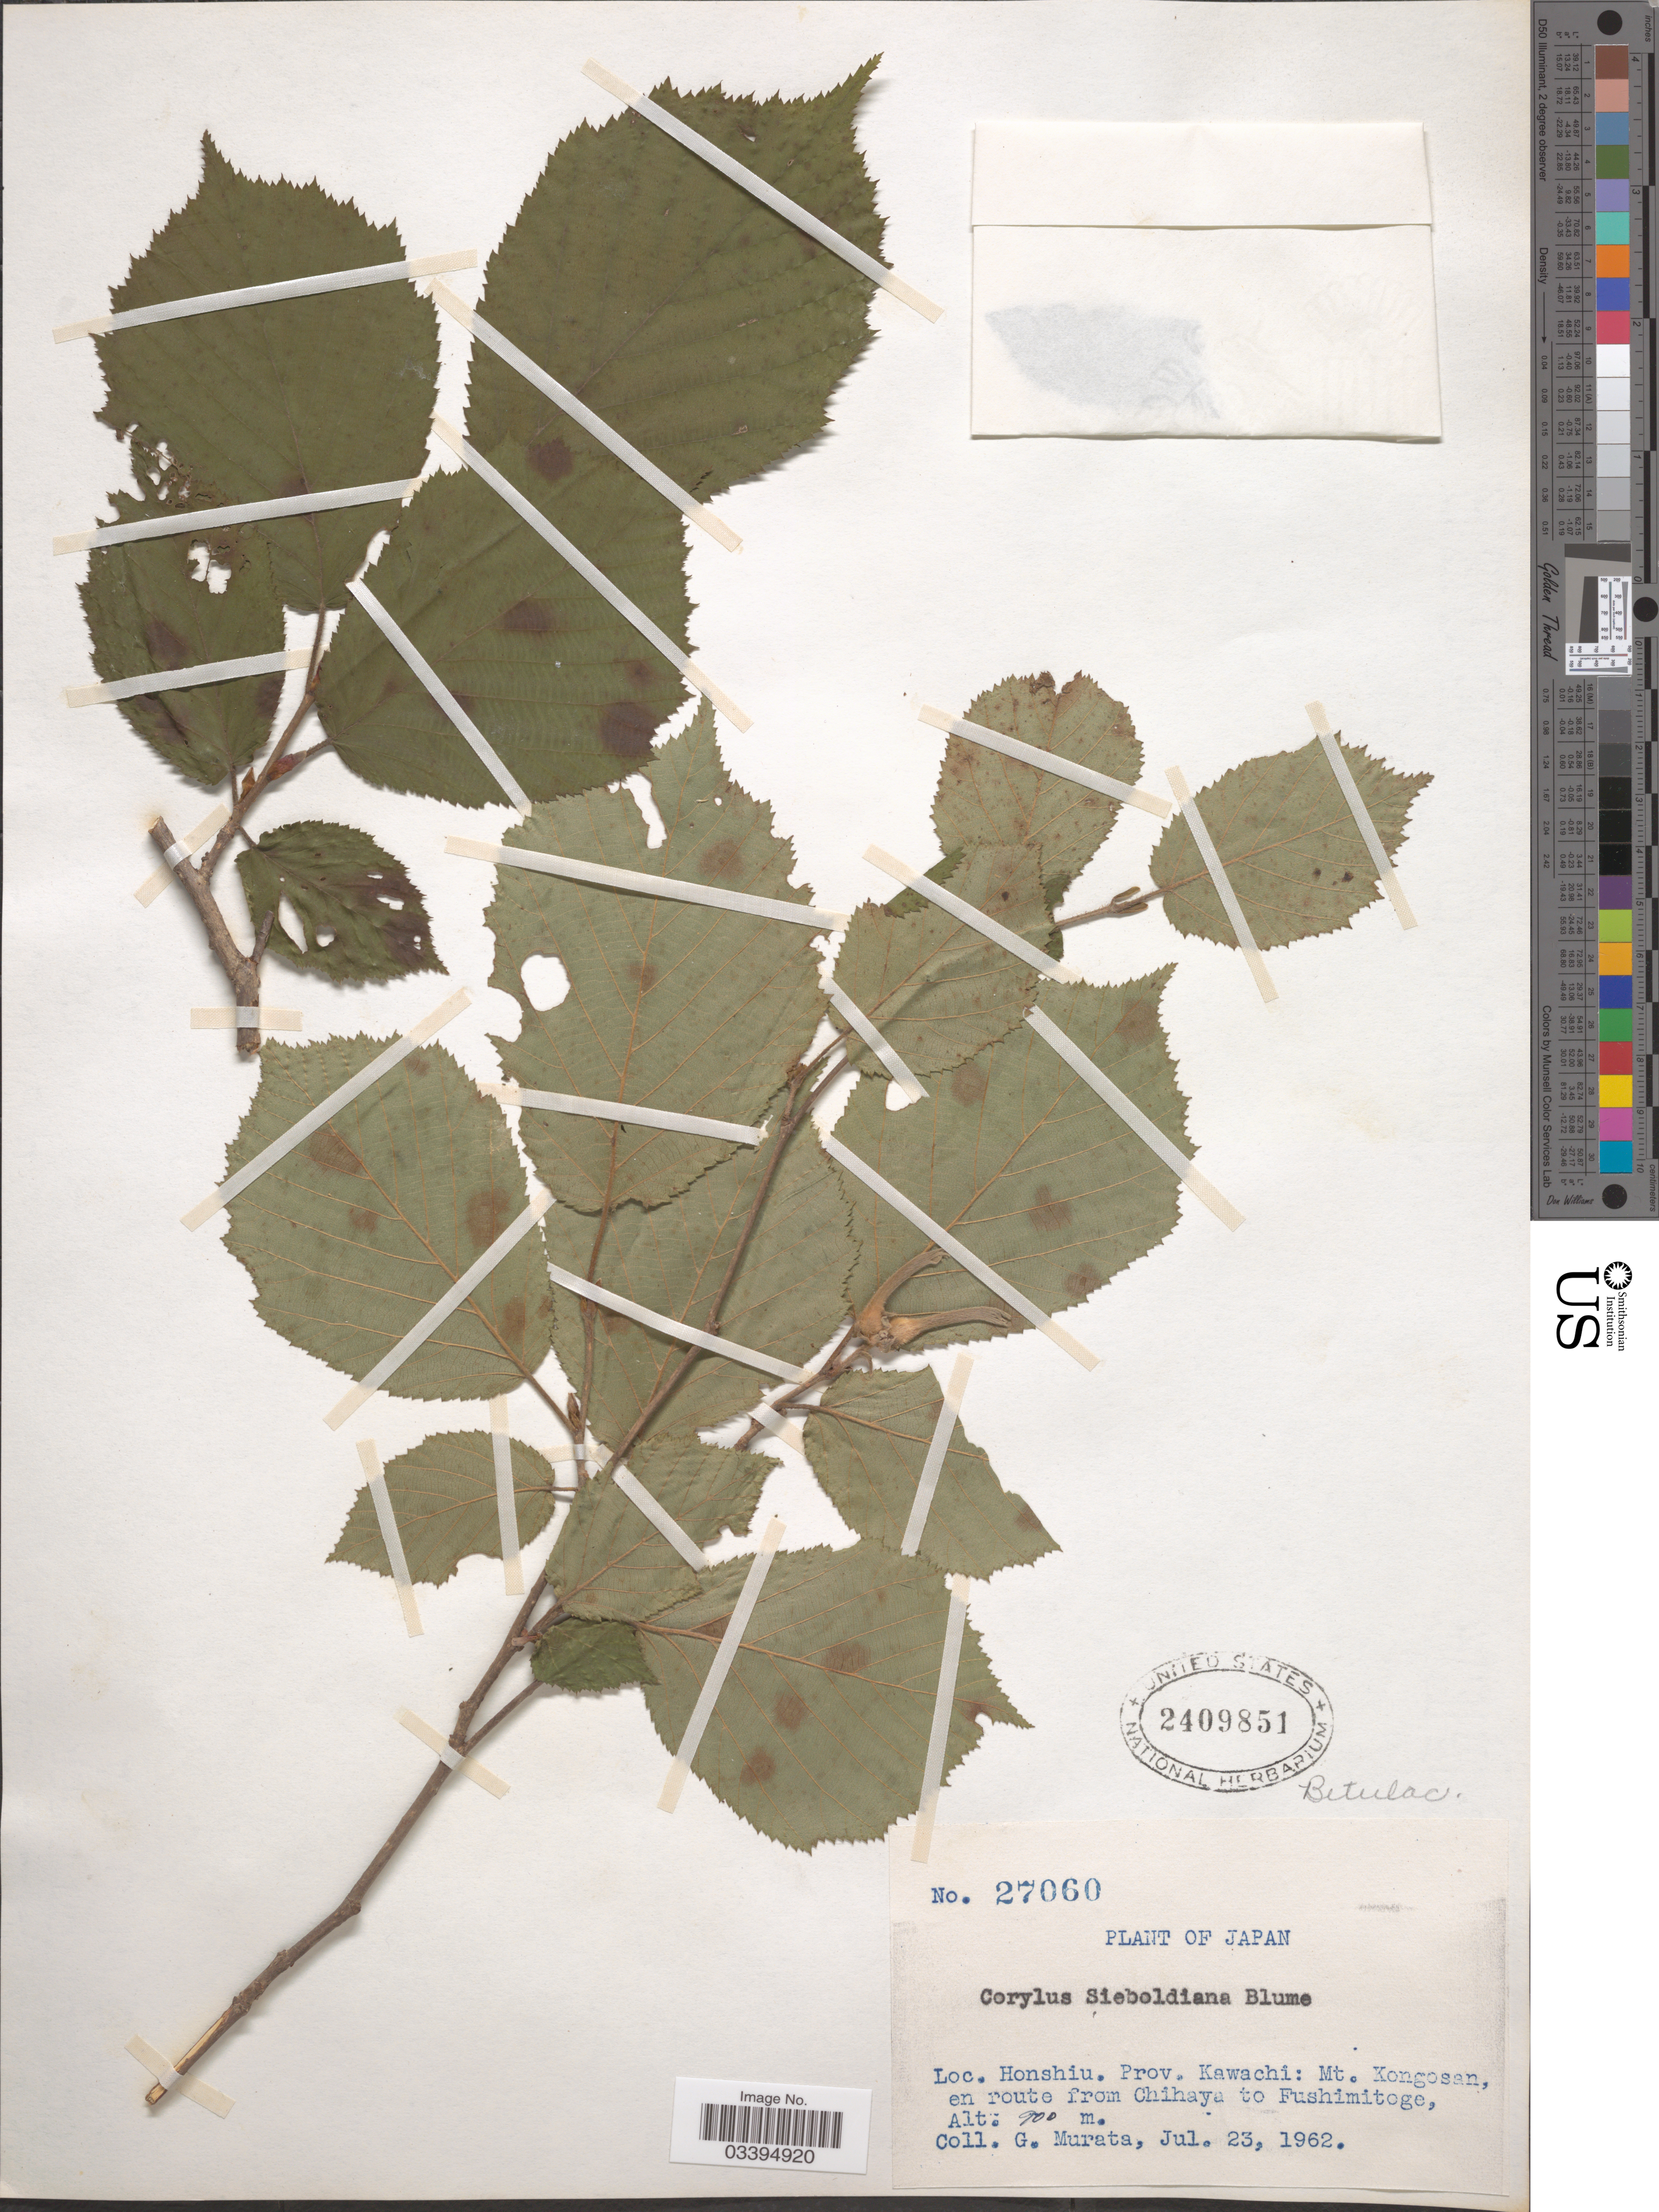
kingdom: Plantae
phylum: Tracheophyta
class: Magnoliopsida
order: Fagales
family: Betulaceae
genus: Corylus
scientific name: Corylus sieboldiana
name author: Blume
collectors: G. Murata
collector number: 27060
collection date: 1962-07-23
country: Japan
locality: Honshiu. Prov. Kawachi: Mt. Kongosan, en route from Chihaya to Fushimitoge.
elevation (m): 900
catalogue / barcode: US 2409851